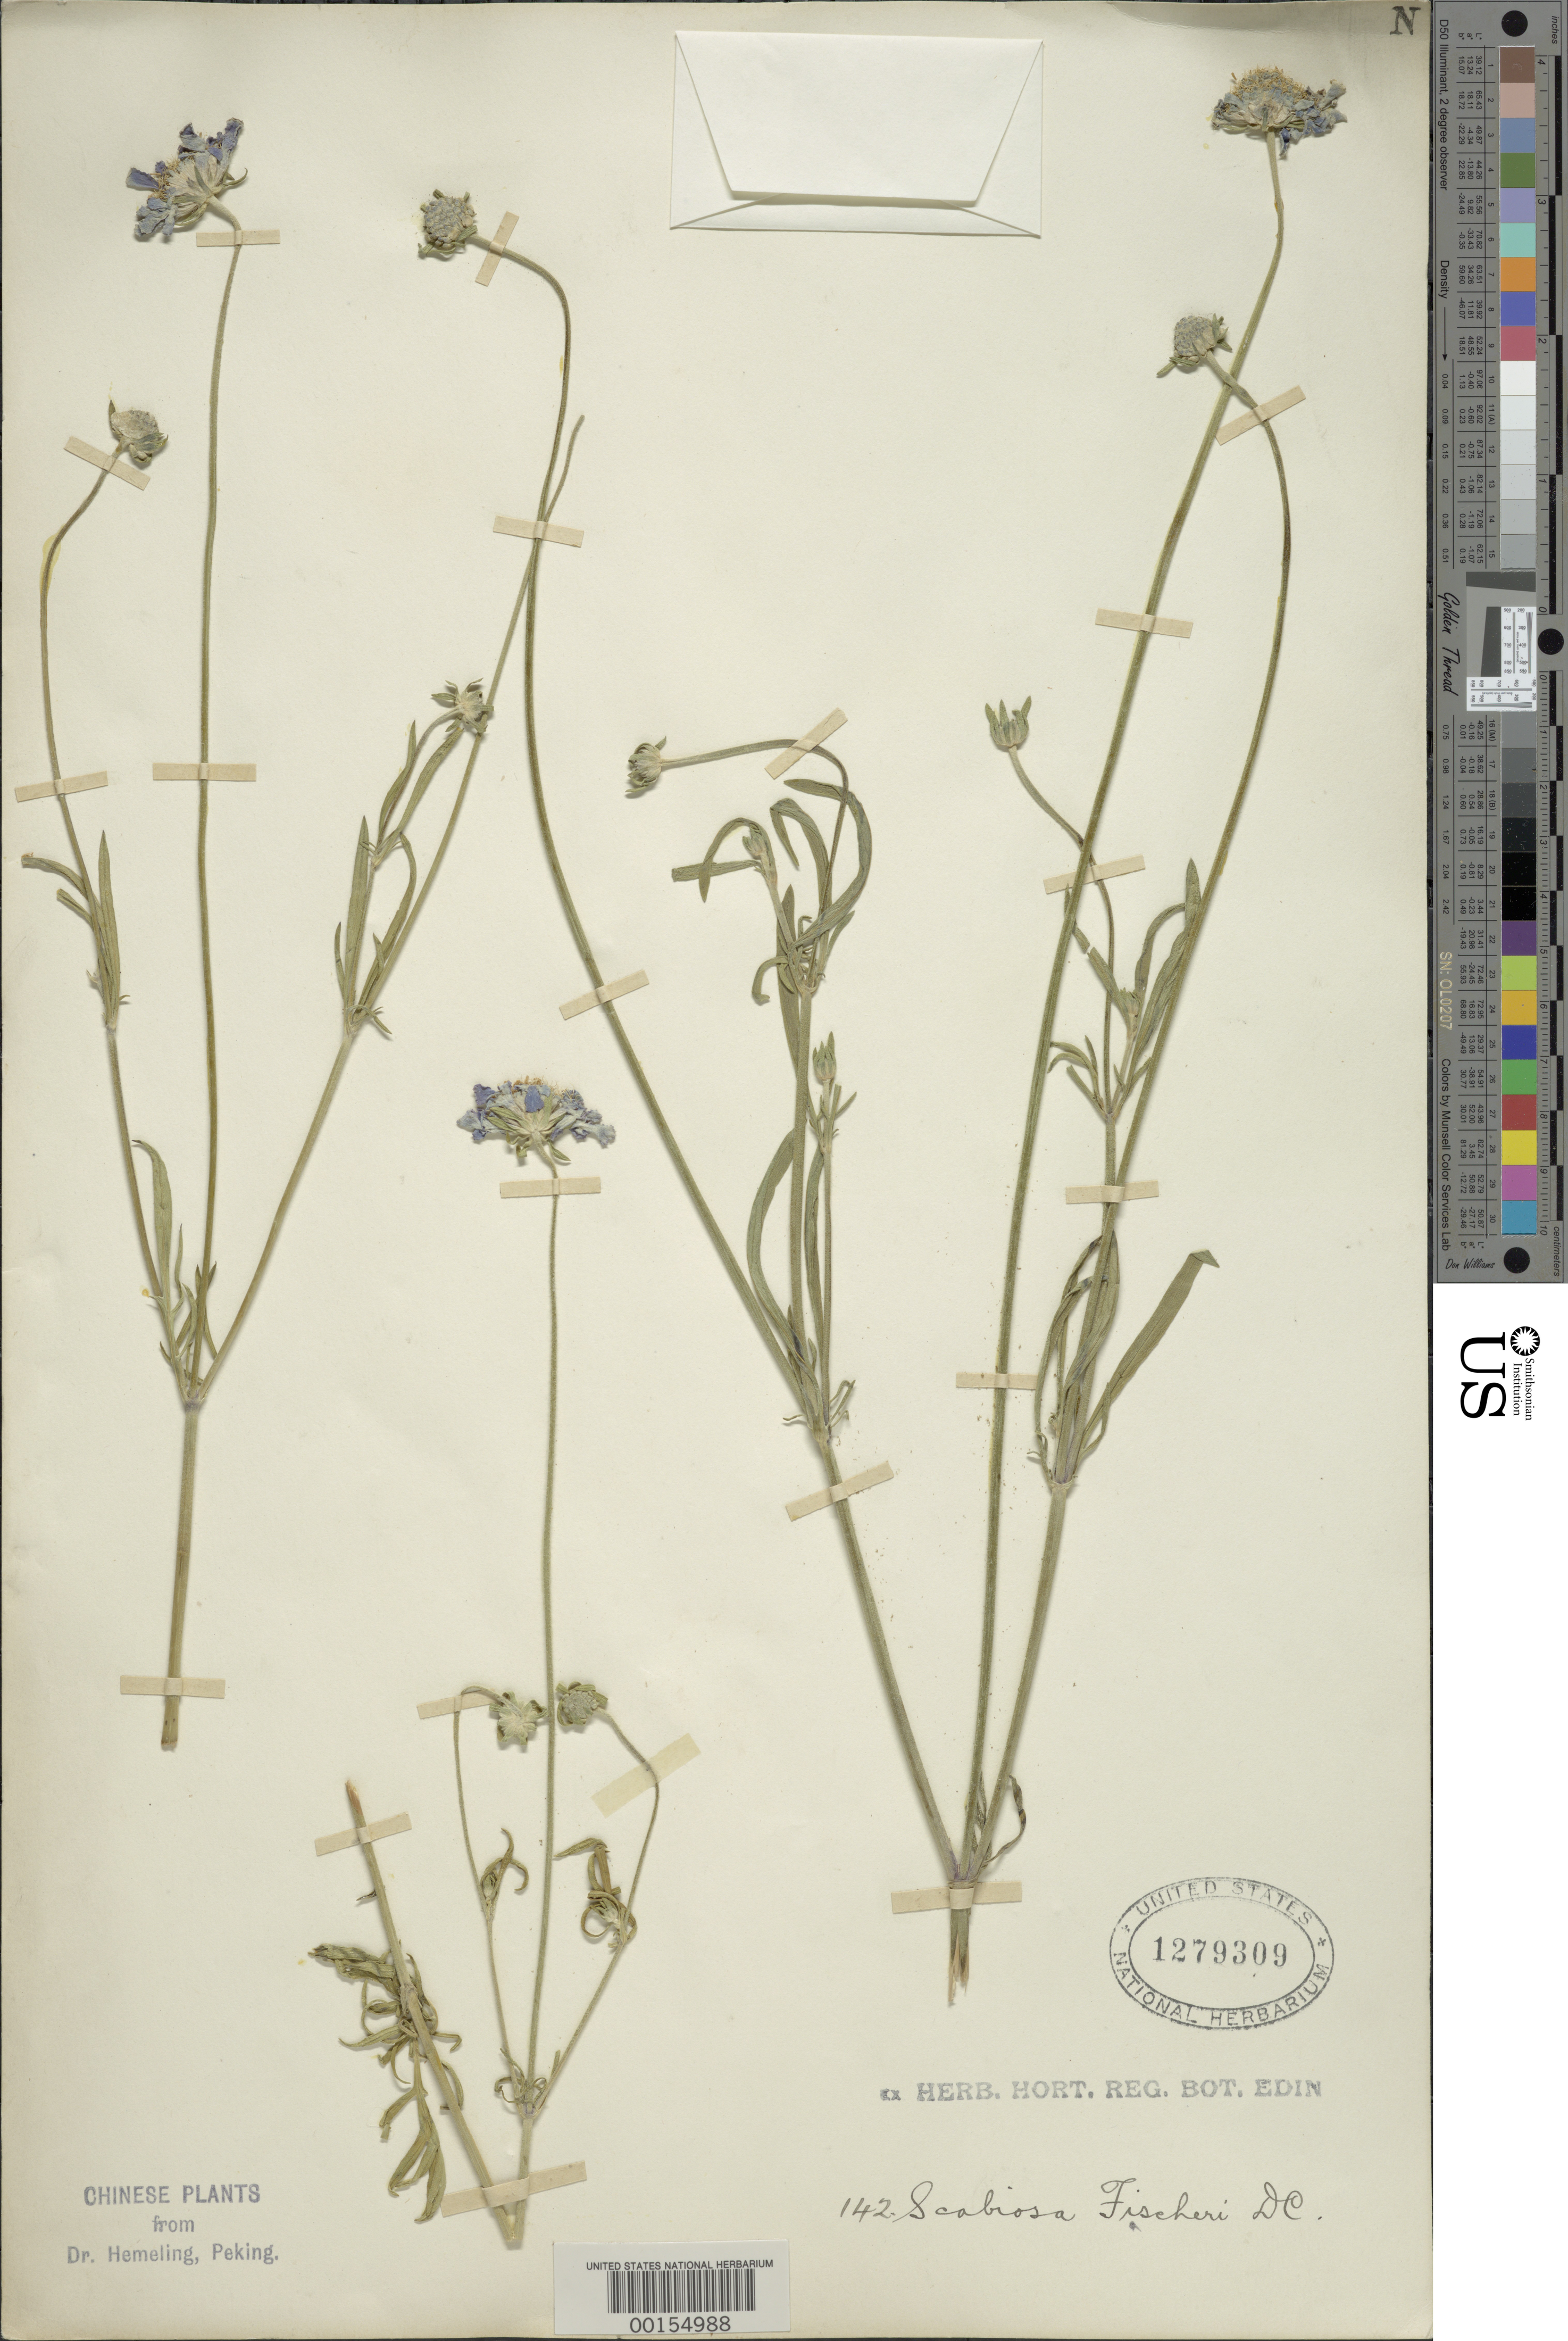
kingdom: Plantae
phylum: Tracheophyta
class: Magnoliopsida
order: Dipsacales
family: Caprifoliaceae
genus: Scabiosa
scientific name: Scabiosa fischerii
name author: DC.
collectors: -. Hemeling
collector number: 142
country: China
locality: Peking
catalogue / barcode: US 1279309